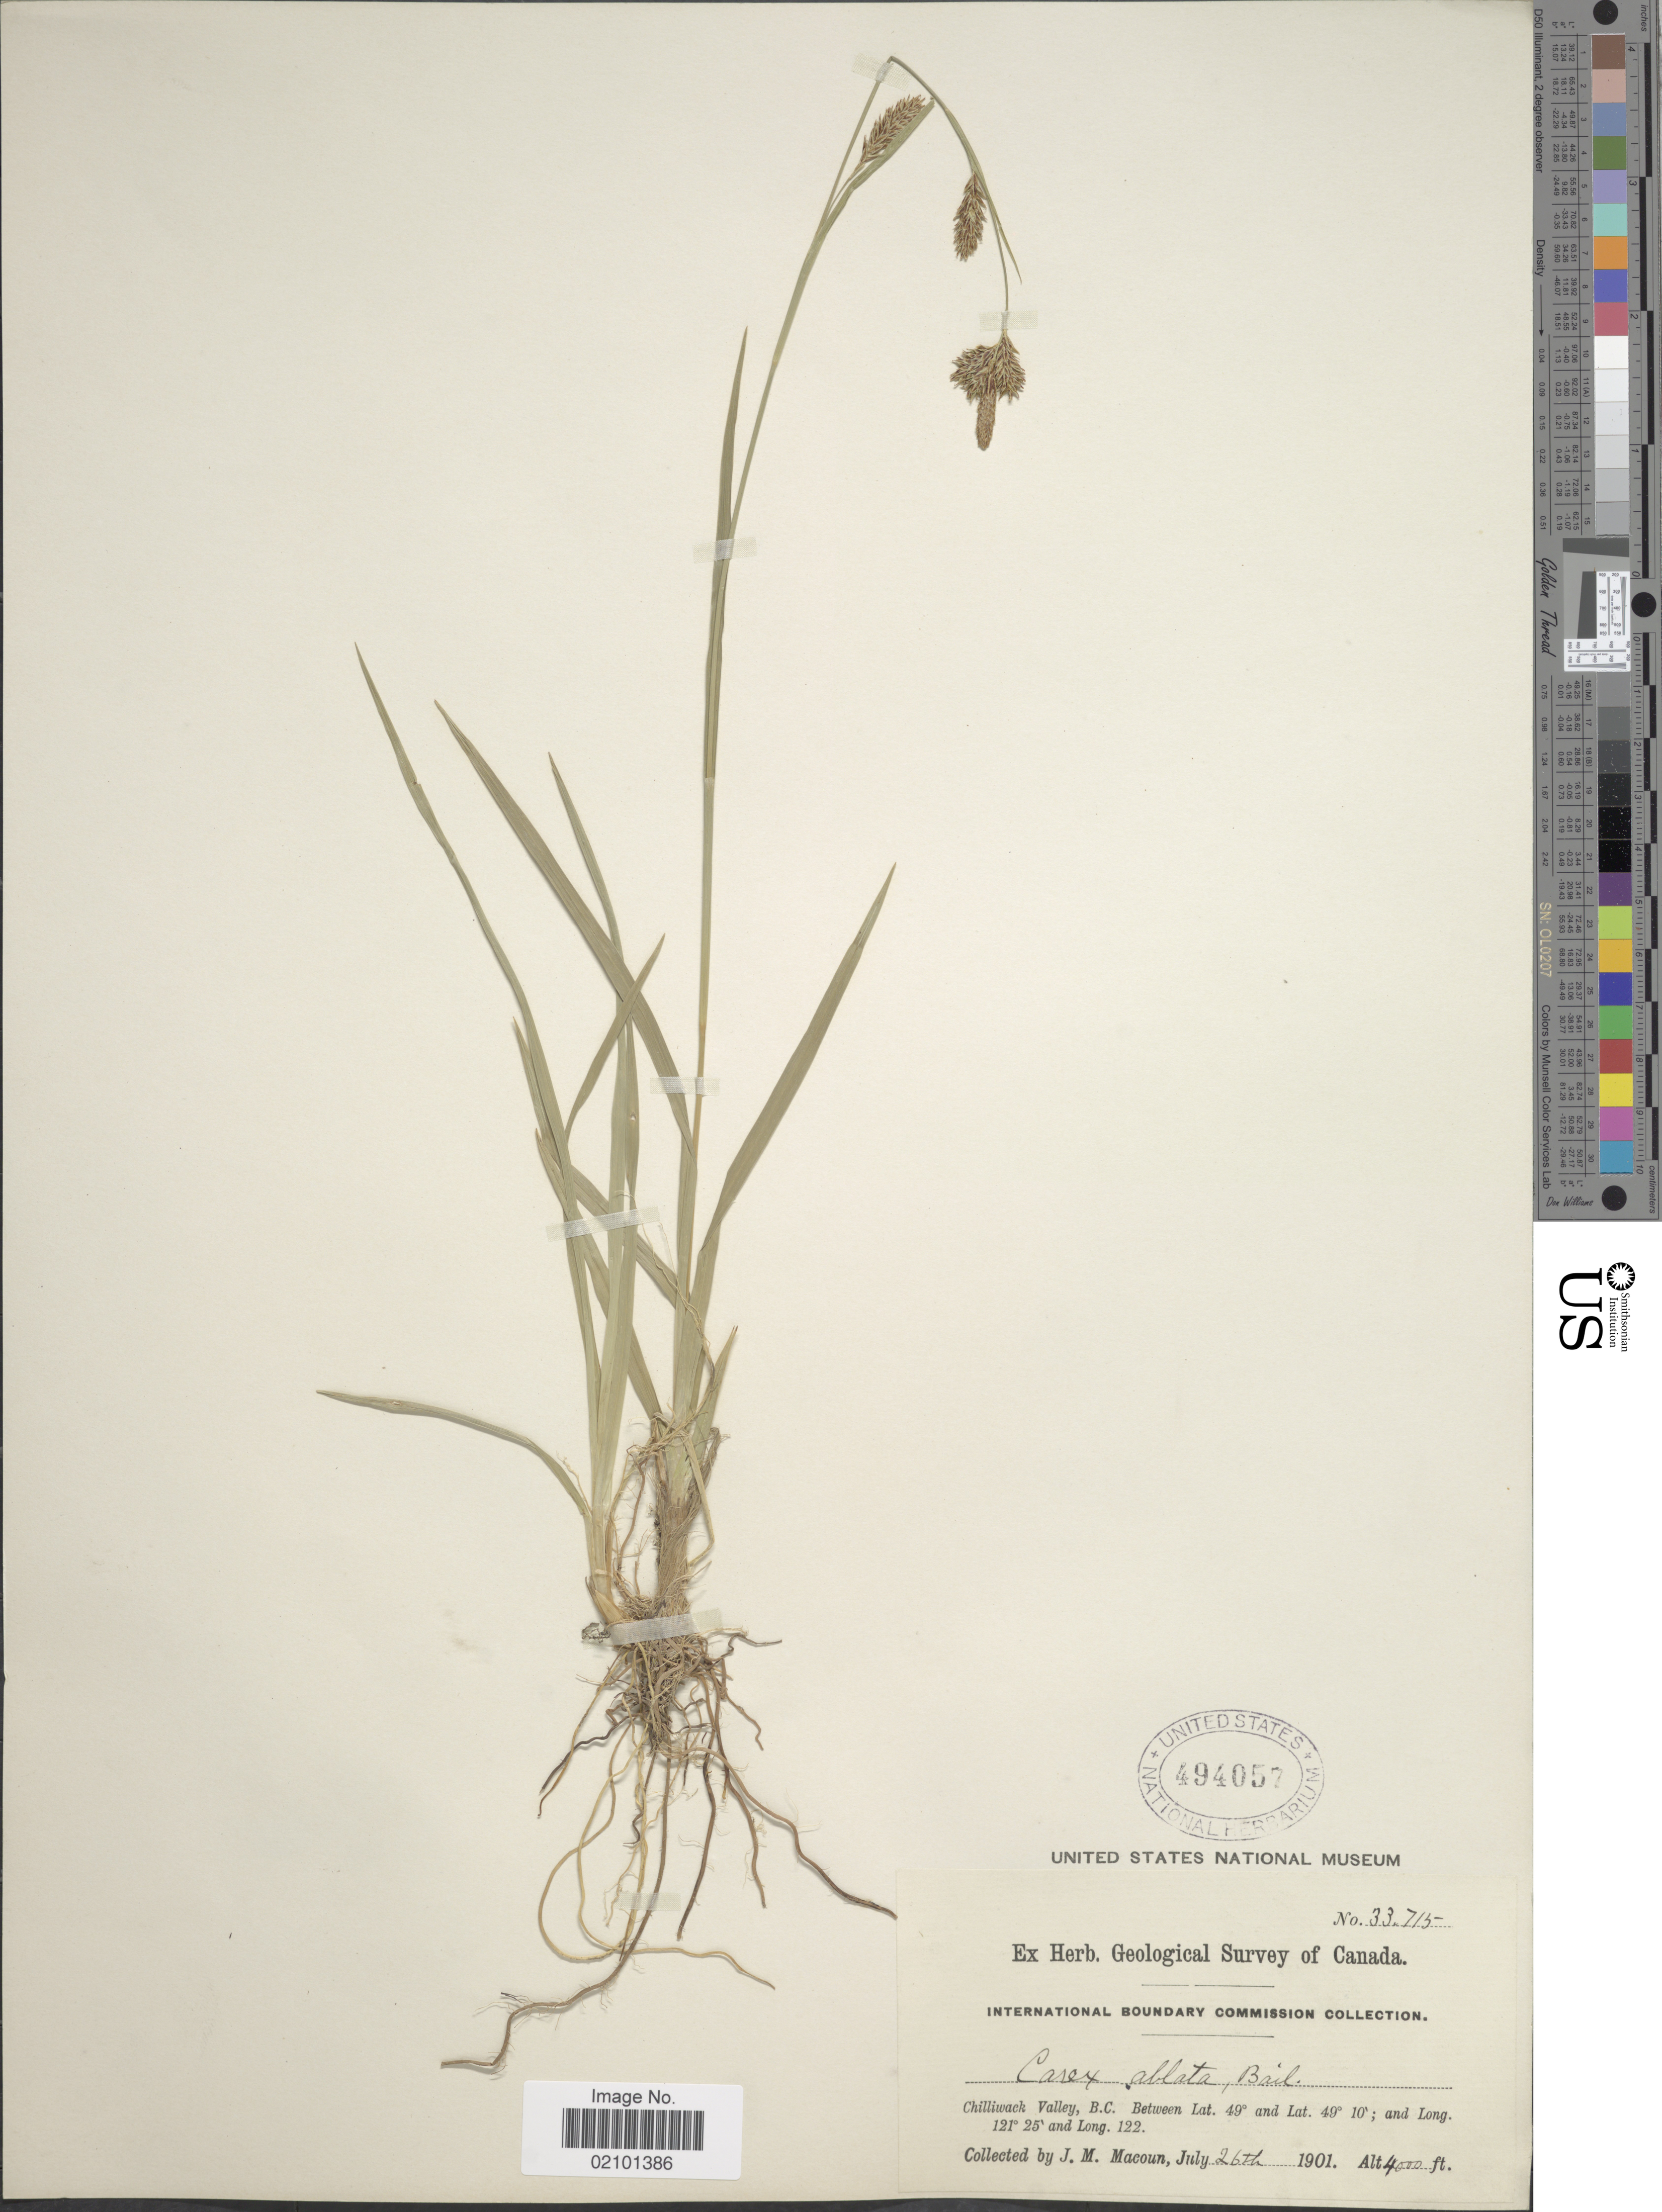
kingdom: Plantae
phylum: Tracheophyta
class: Liliopsida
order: Poales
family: Cyperaceae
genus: Carex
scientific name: Carex ablata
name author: L.H. Bailey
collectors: J. M. Macoun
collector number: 33715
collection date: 1901-07-26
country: Canada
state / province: British Columbia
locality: Chilliwack Valley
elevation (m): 1219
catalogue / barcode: US 494057